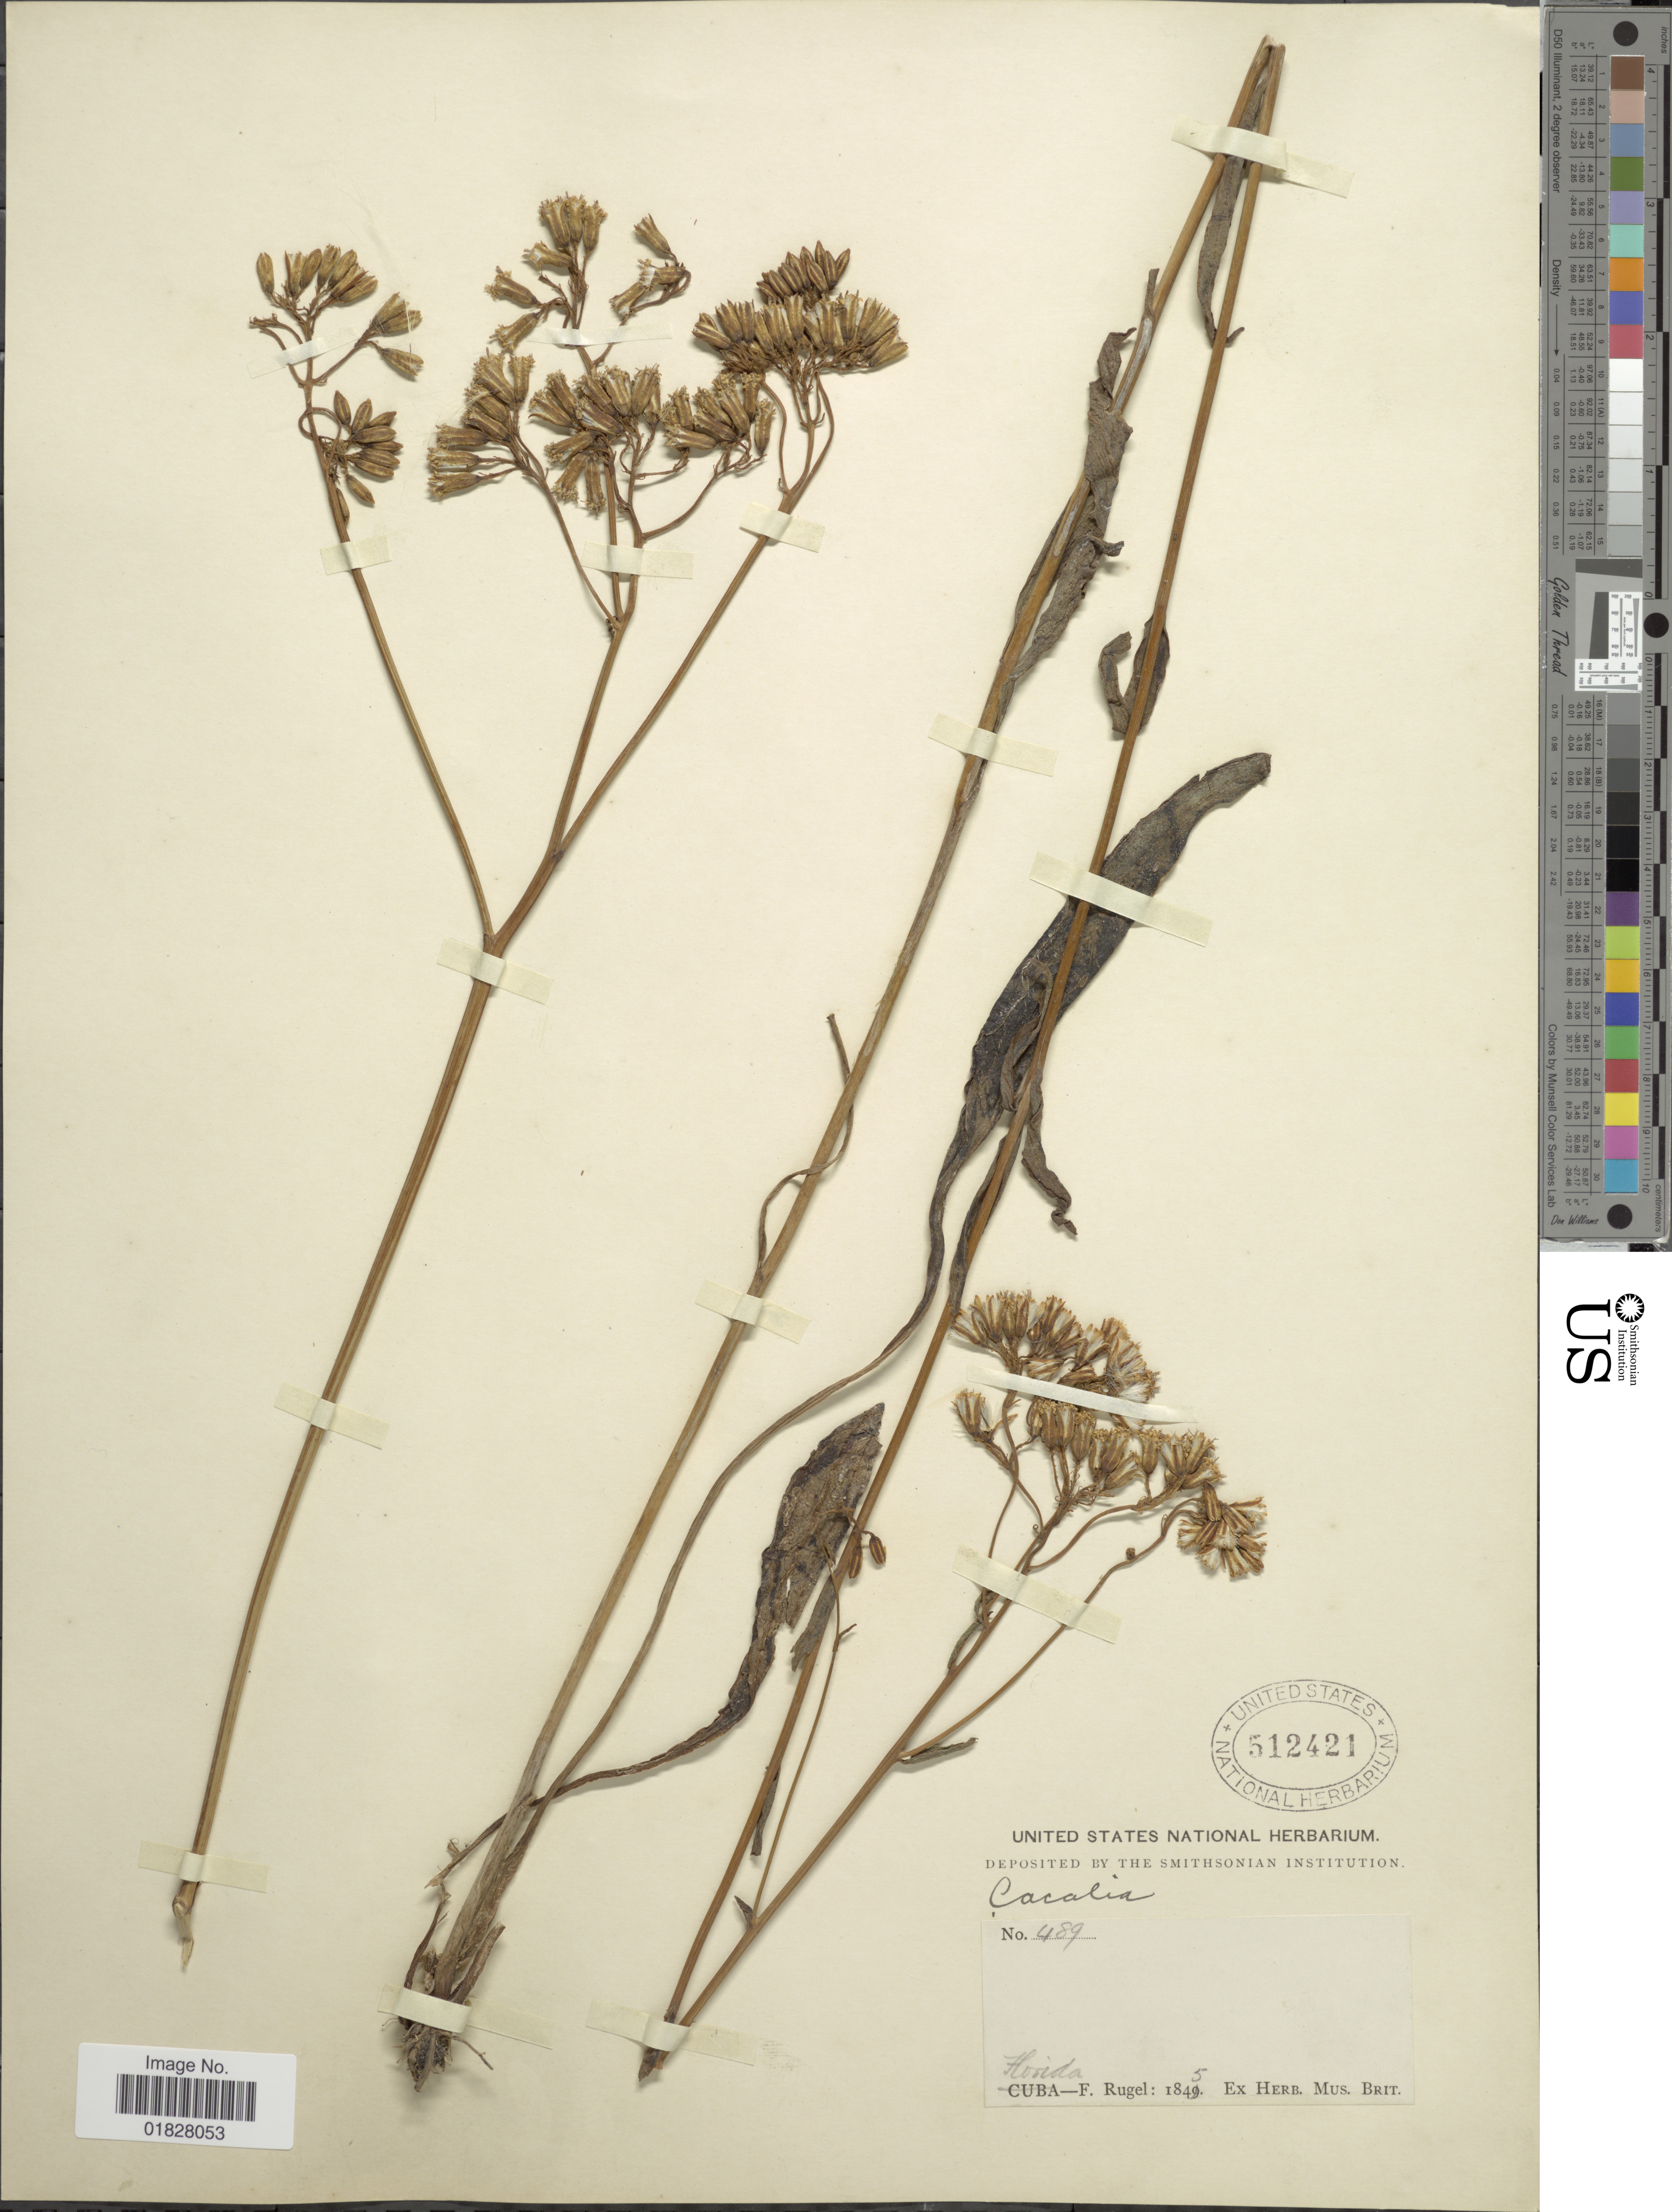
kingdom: Plantae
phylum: Tracheophyta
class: Magnoliopsida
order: Asterales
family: Asteraceae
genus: Arnoglossum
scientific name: Arnoglossum ovatum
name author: (Walter) H. Rob.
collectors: F. Rugel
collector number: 489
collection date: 1845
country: United States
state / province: Florida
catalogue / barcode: US 512421